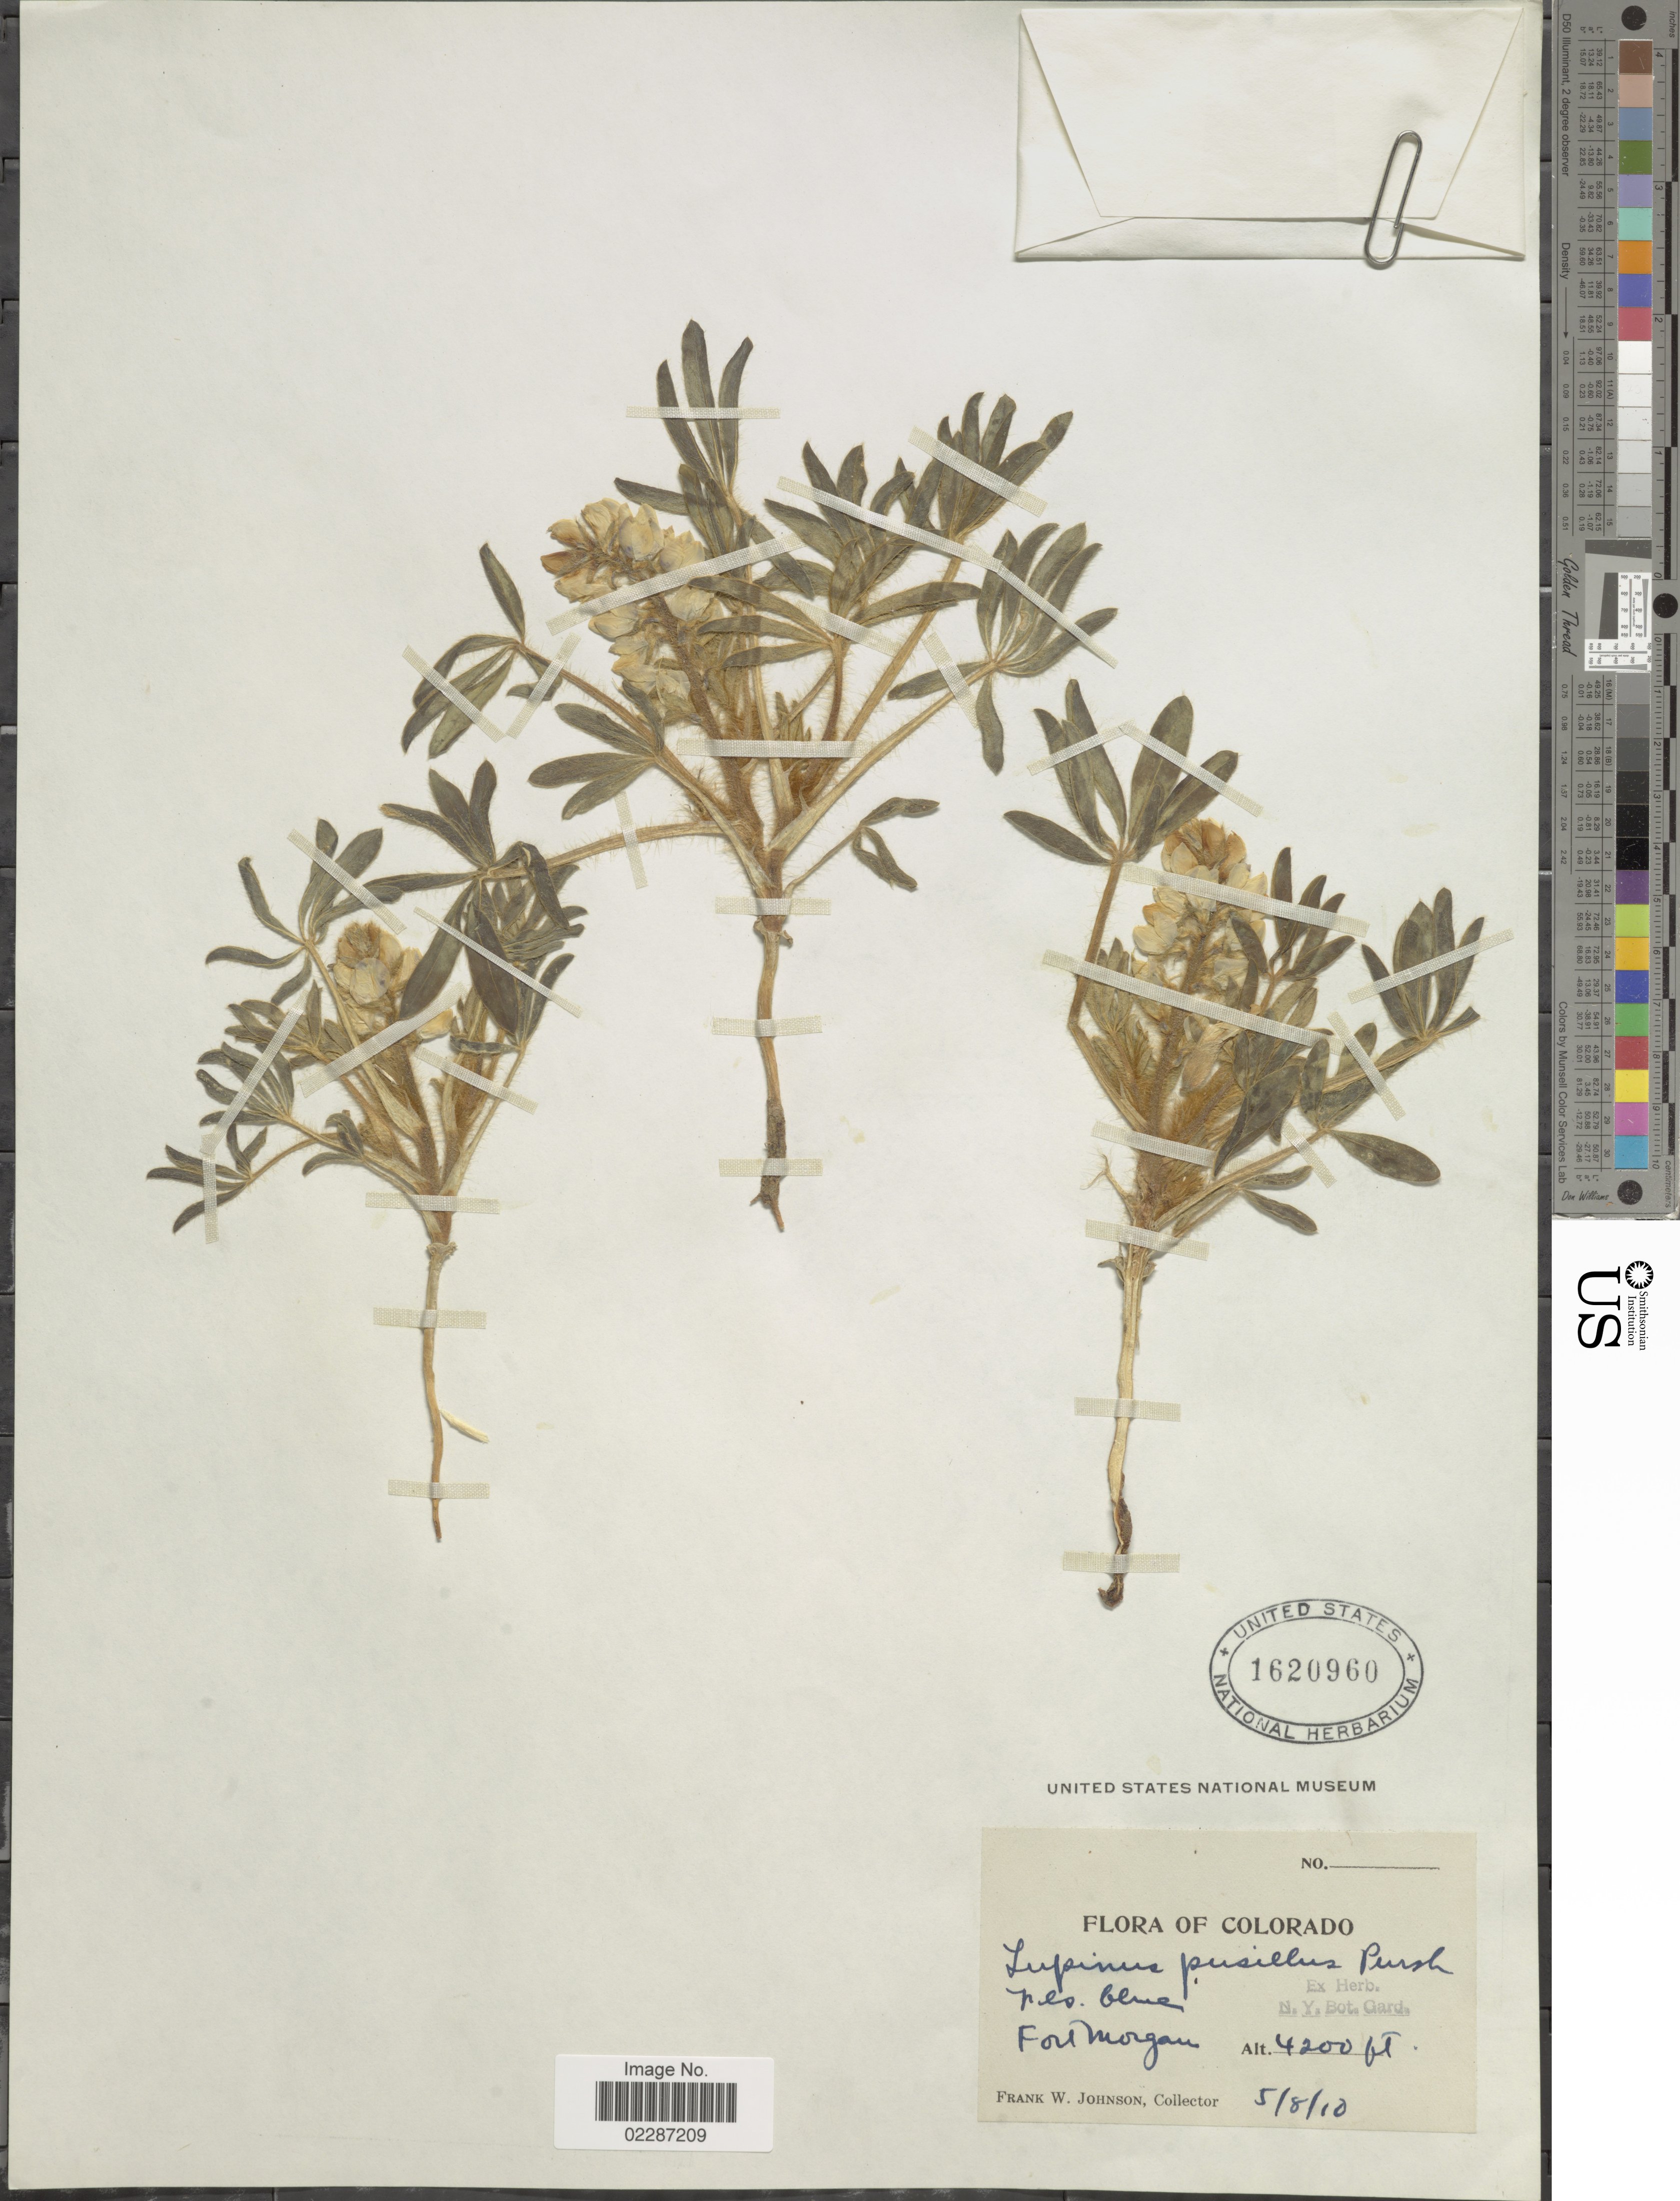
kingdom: Plantae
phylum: Tracheophyta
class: Magnoliopsida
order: Fabales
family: Fabaceae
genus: Lupinus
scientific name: Lupinus pusillus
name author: Pursh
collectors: F. W. Johnson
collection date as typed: Transcribed d/m/y: 8/5/10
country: United States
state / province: Colorado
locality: Fort Morgan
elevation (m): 1280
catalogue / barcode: US 1620960